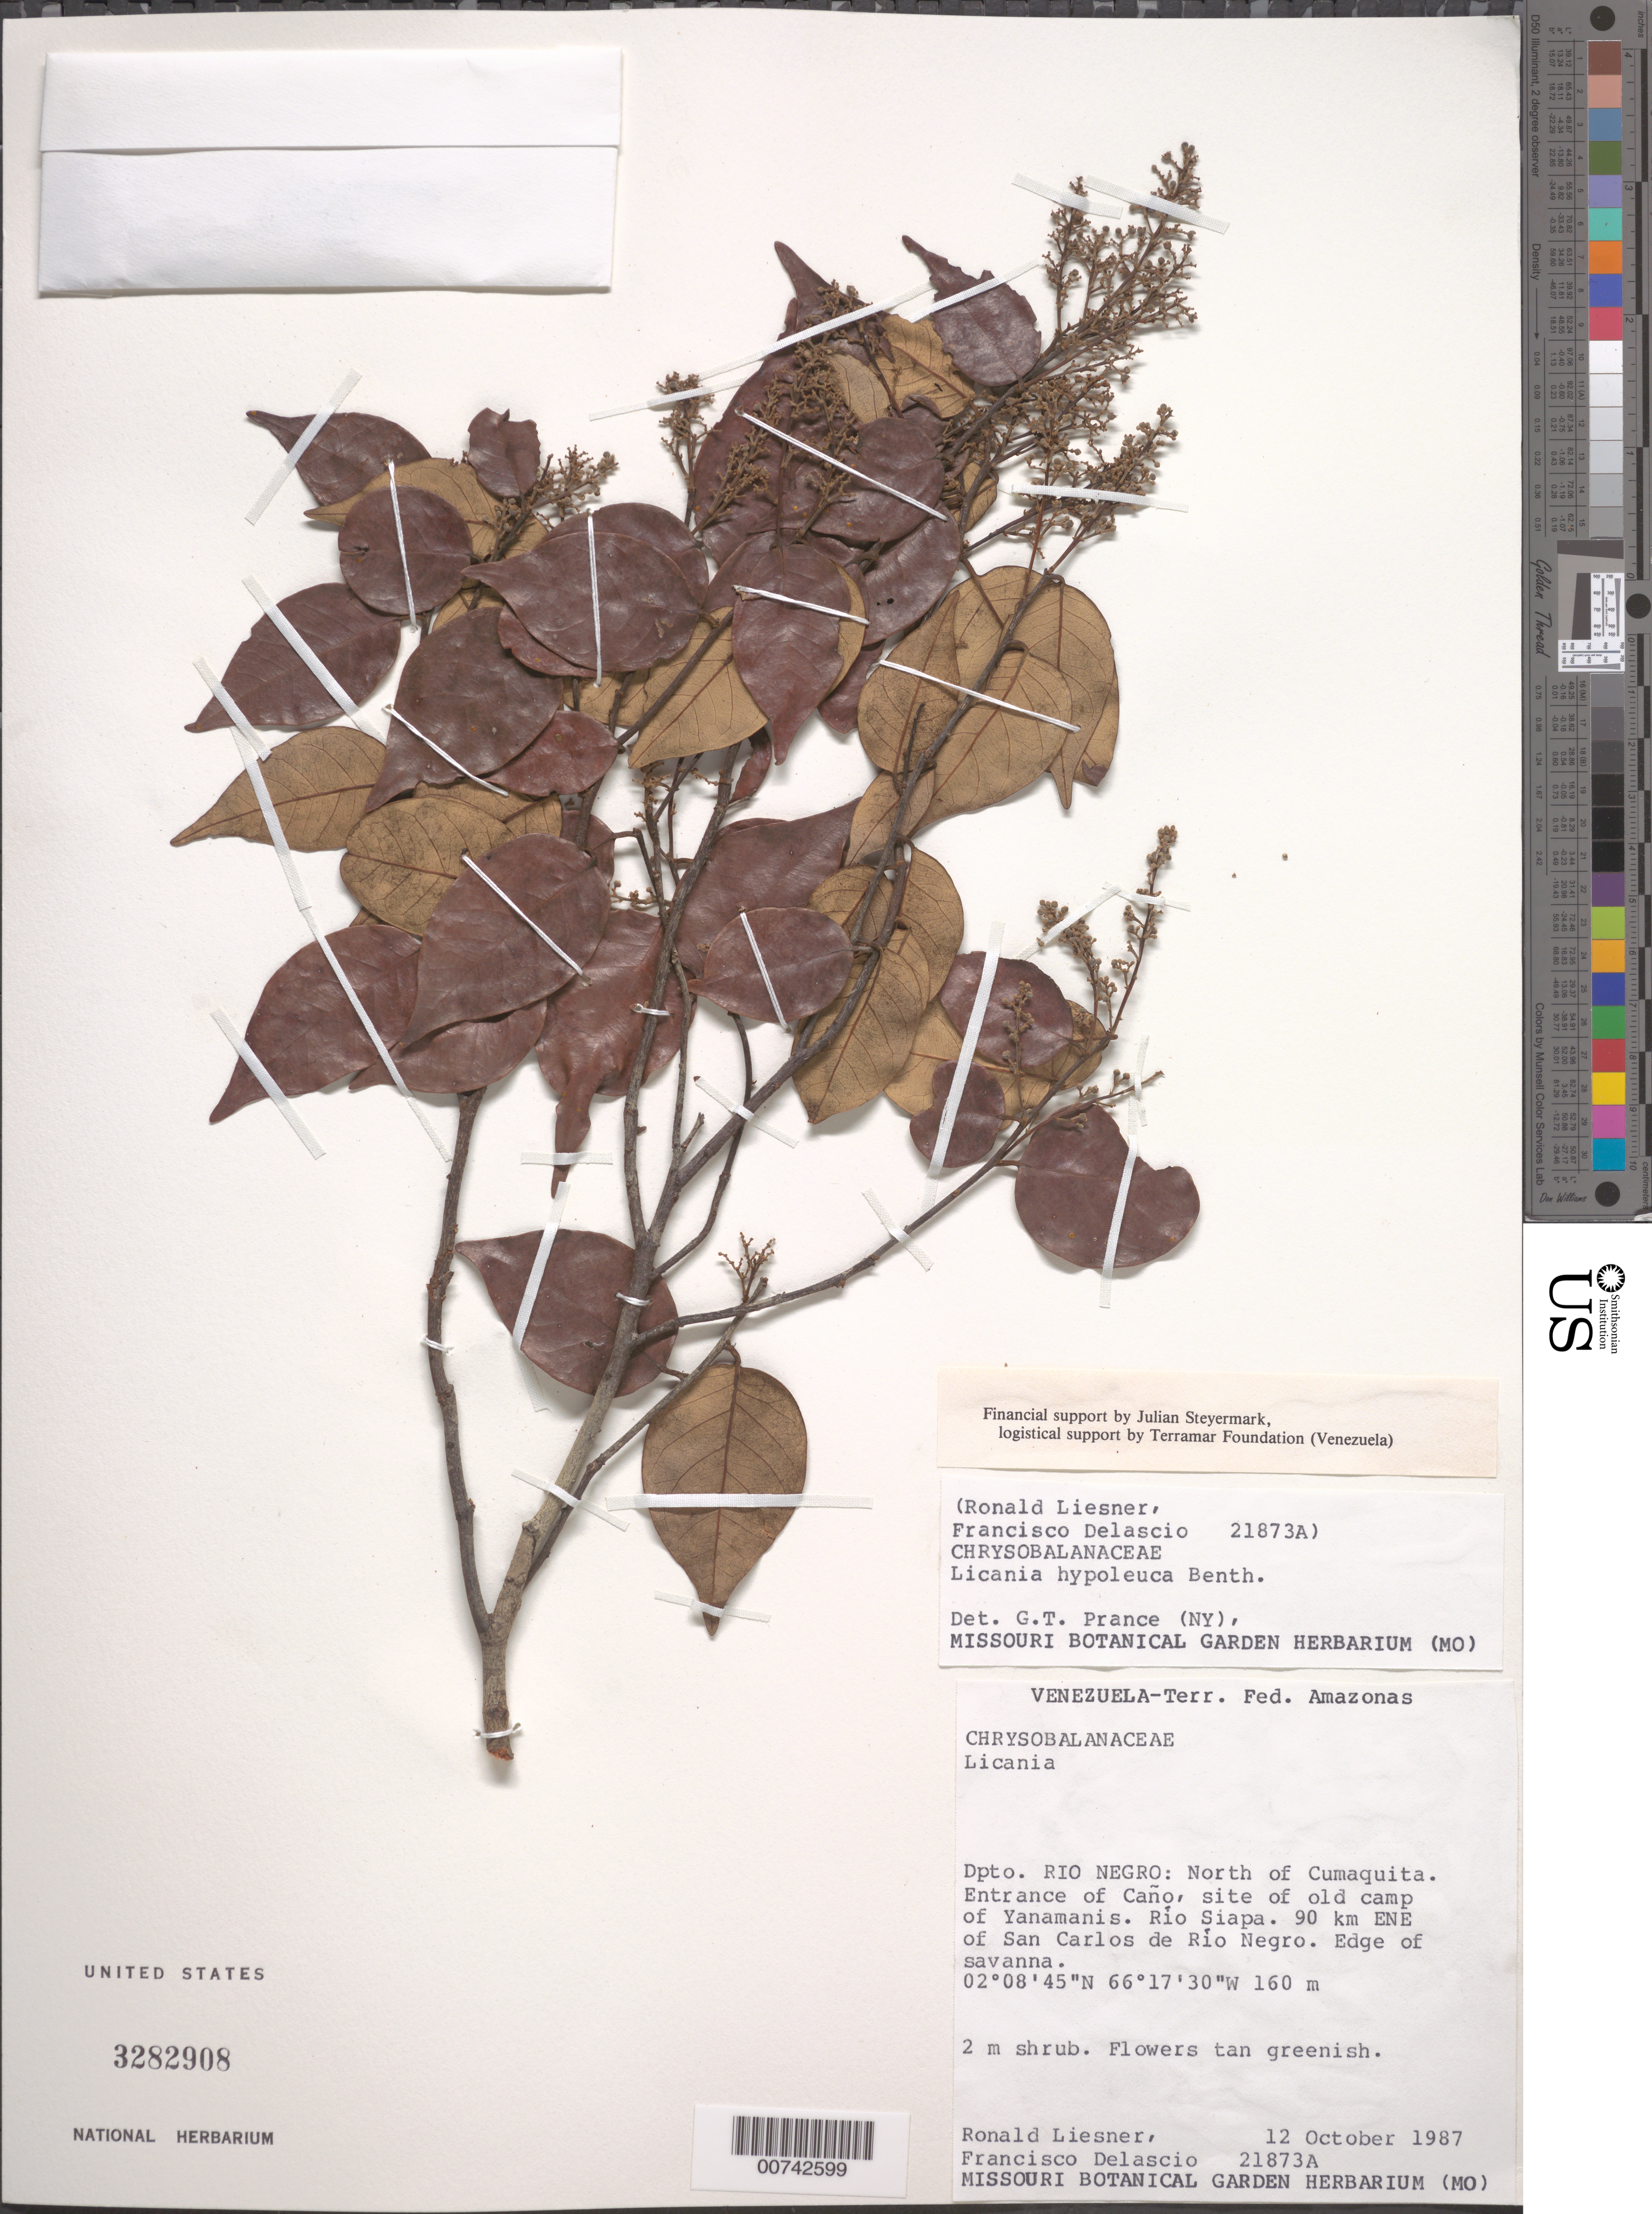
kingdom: Plantae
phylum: Tracheophyta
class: Magnoliopsida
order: Malpighiales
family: Chrysobalanaceae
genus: Licania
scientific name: Licania hypoleuca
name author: Benth.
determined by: Prance, G. T.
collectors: R. L. Liesner & F. Delascio C.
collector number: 21873 A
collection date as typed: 12-Oct-87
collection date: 1987-10-12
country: Venezuela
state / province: Amazonas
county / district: Río Negro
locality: Cumaquita, N of; entrance of Caño, site of old camp of Yanamanis; Río Siapa; 90 km ENE of San Carlos de Río Negro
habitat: Edge of savanna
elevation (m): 160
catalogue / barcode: US 3282908